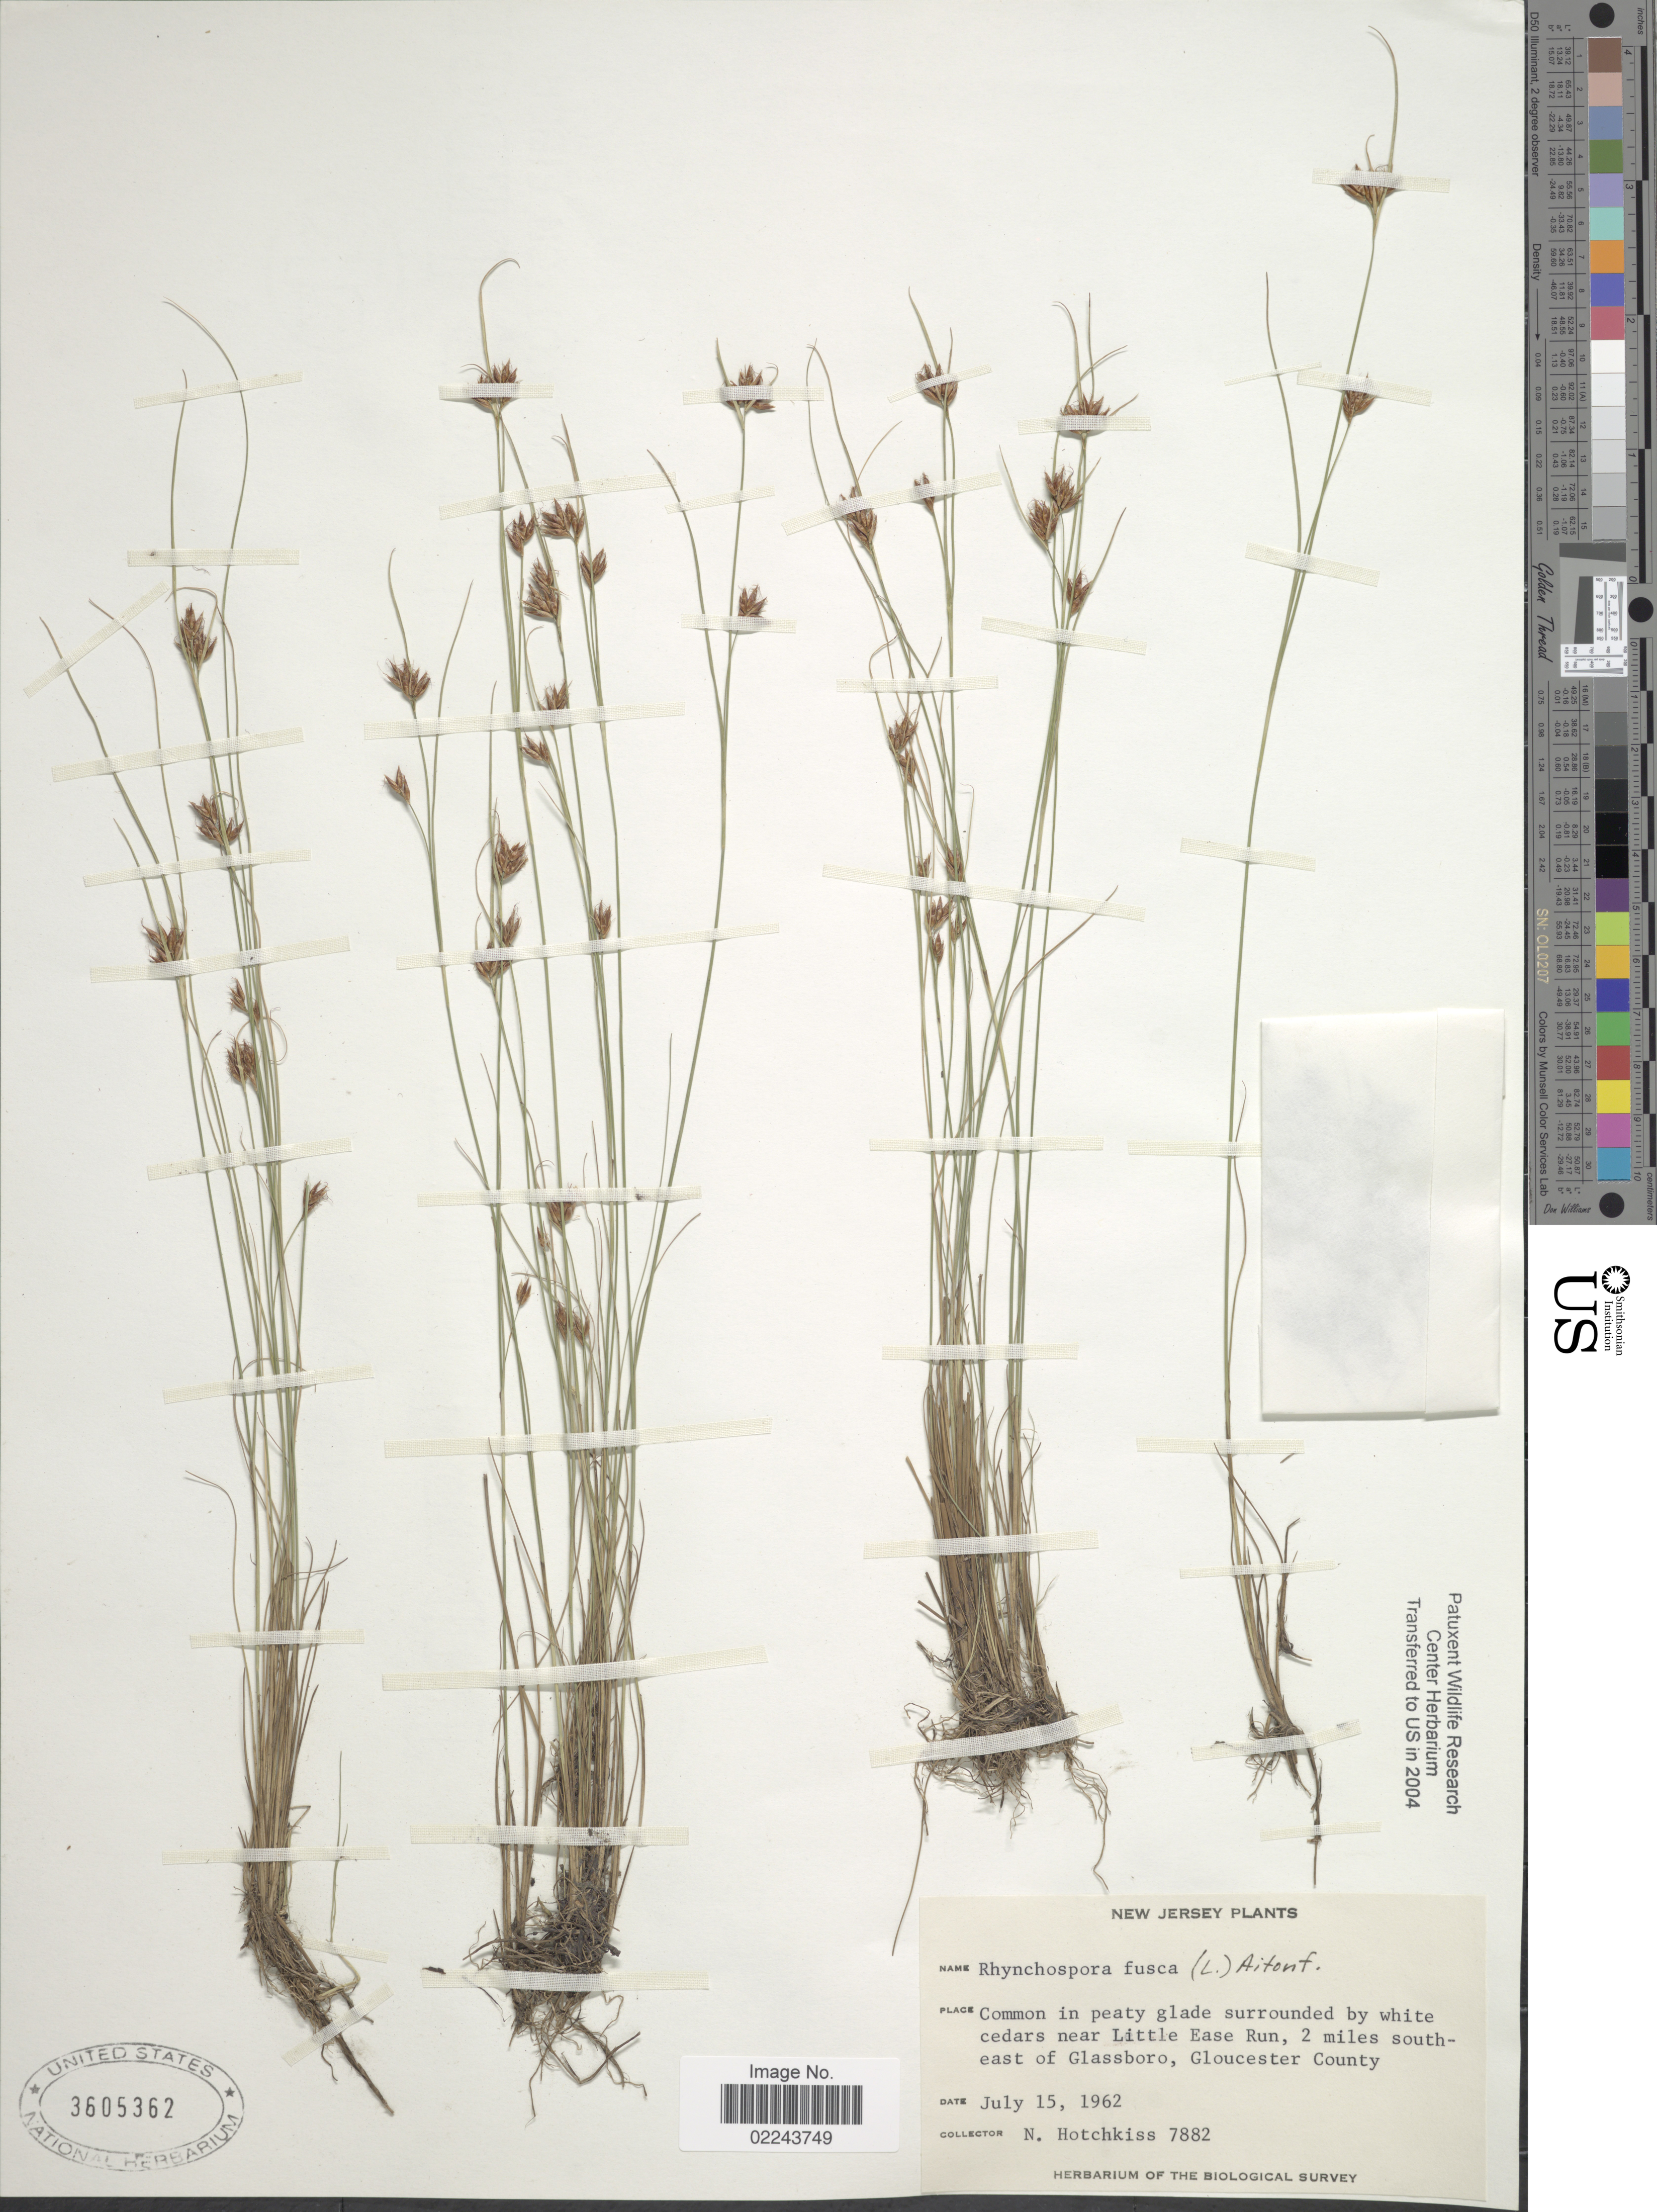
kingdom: Plantae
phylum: Tracheophyta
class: Liliopsida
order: Poales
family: Cyperaceae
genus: Rhynchospora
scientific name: Rhynchospora fusca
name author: (L.) W.T. Aiton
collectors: N. Hotchkiss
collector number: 7882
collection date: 1962-07-15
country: United States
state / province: New Jersey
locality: Near Little Ease Run, 2 miles southeast of Glassboro, Gloucester County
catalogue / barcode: US 3605362